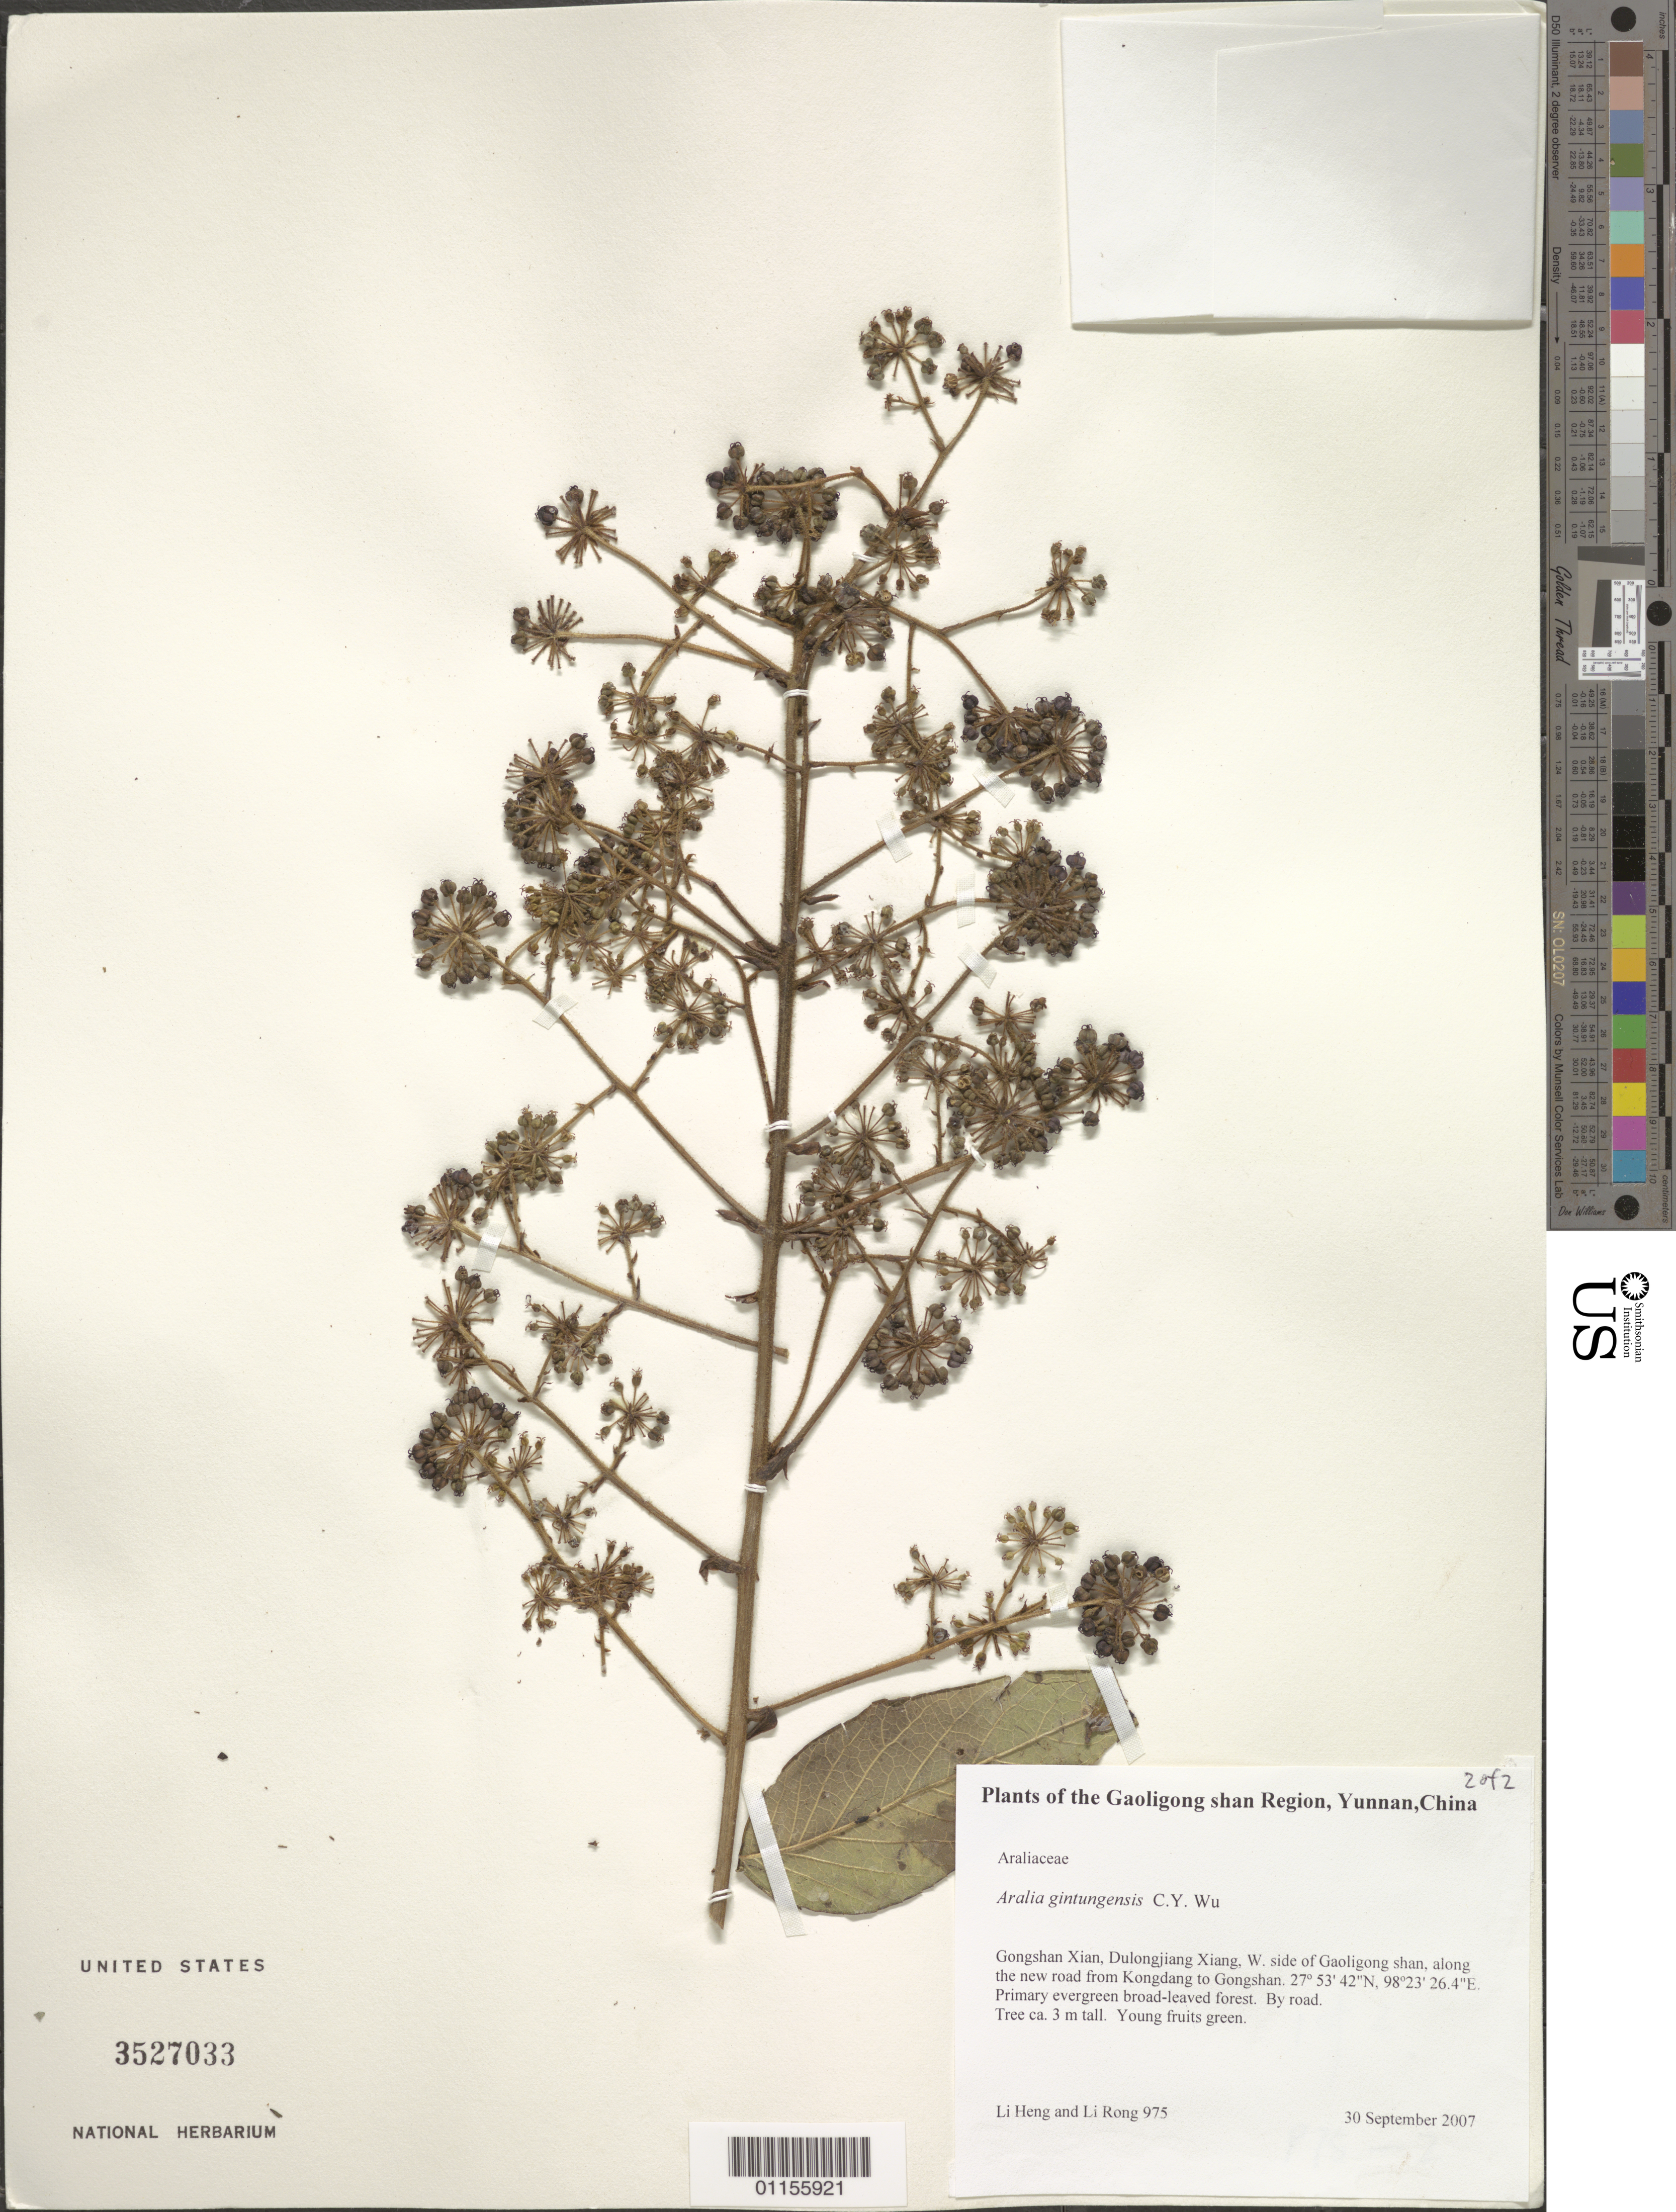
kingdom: Plantae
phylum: Tracheophyta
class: Magnoliopsida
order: Apiales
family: Araliaceae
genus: Aralia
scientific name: Aralia gintungensis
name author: C.Y. Wu ex K.M. Feng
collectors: L. Heng & R. Li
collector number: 975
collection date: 2007-09-30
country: China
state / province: Yunnan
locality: Gongshan Xian, Dulongjiang Xiang, W side of Gaoligong shan, along the new road from Kongdang to Gongshan.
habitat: Primary evergreen broad-leaved forest. By road. Tree.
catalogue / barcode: US 3527033